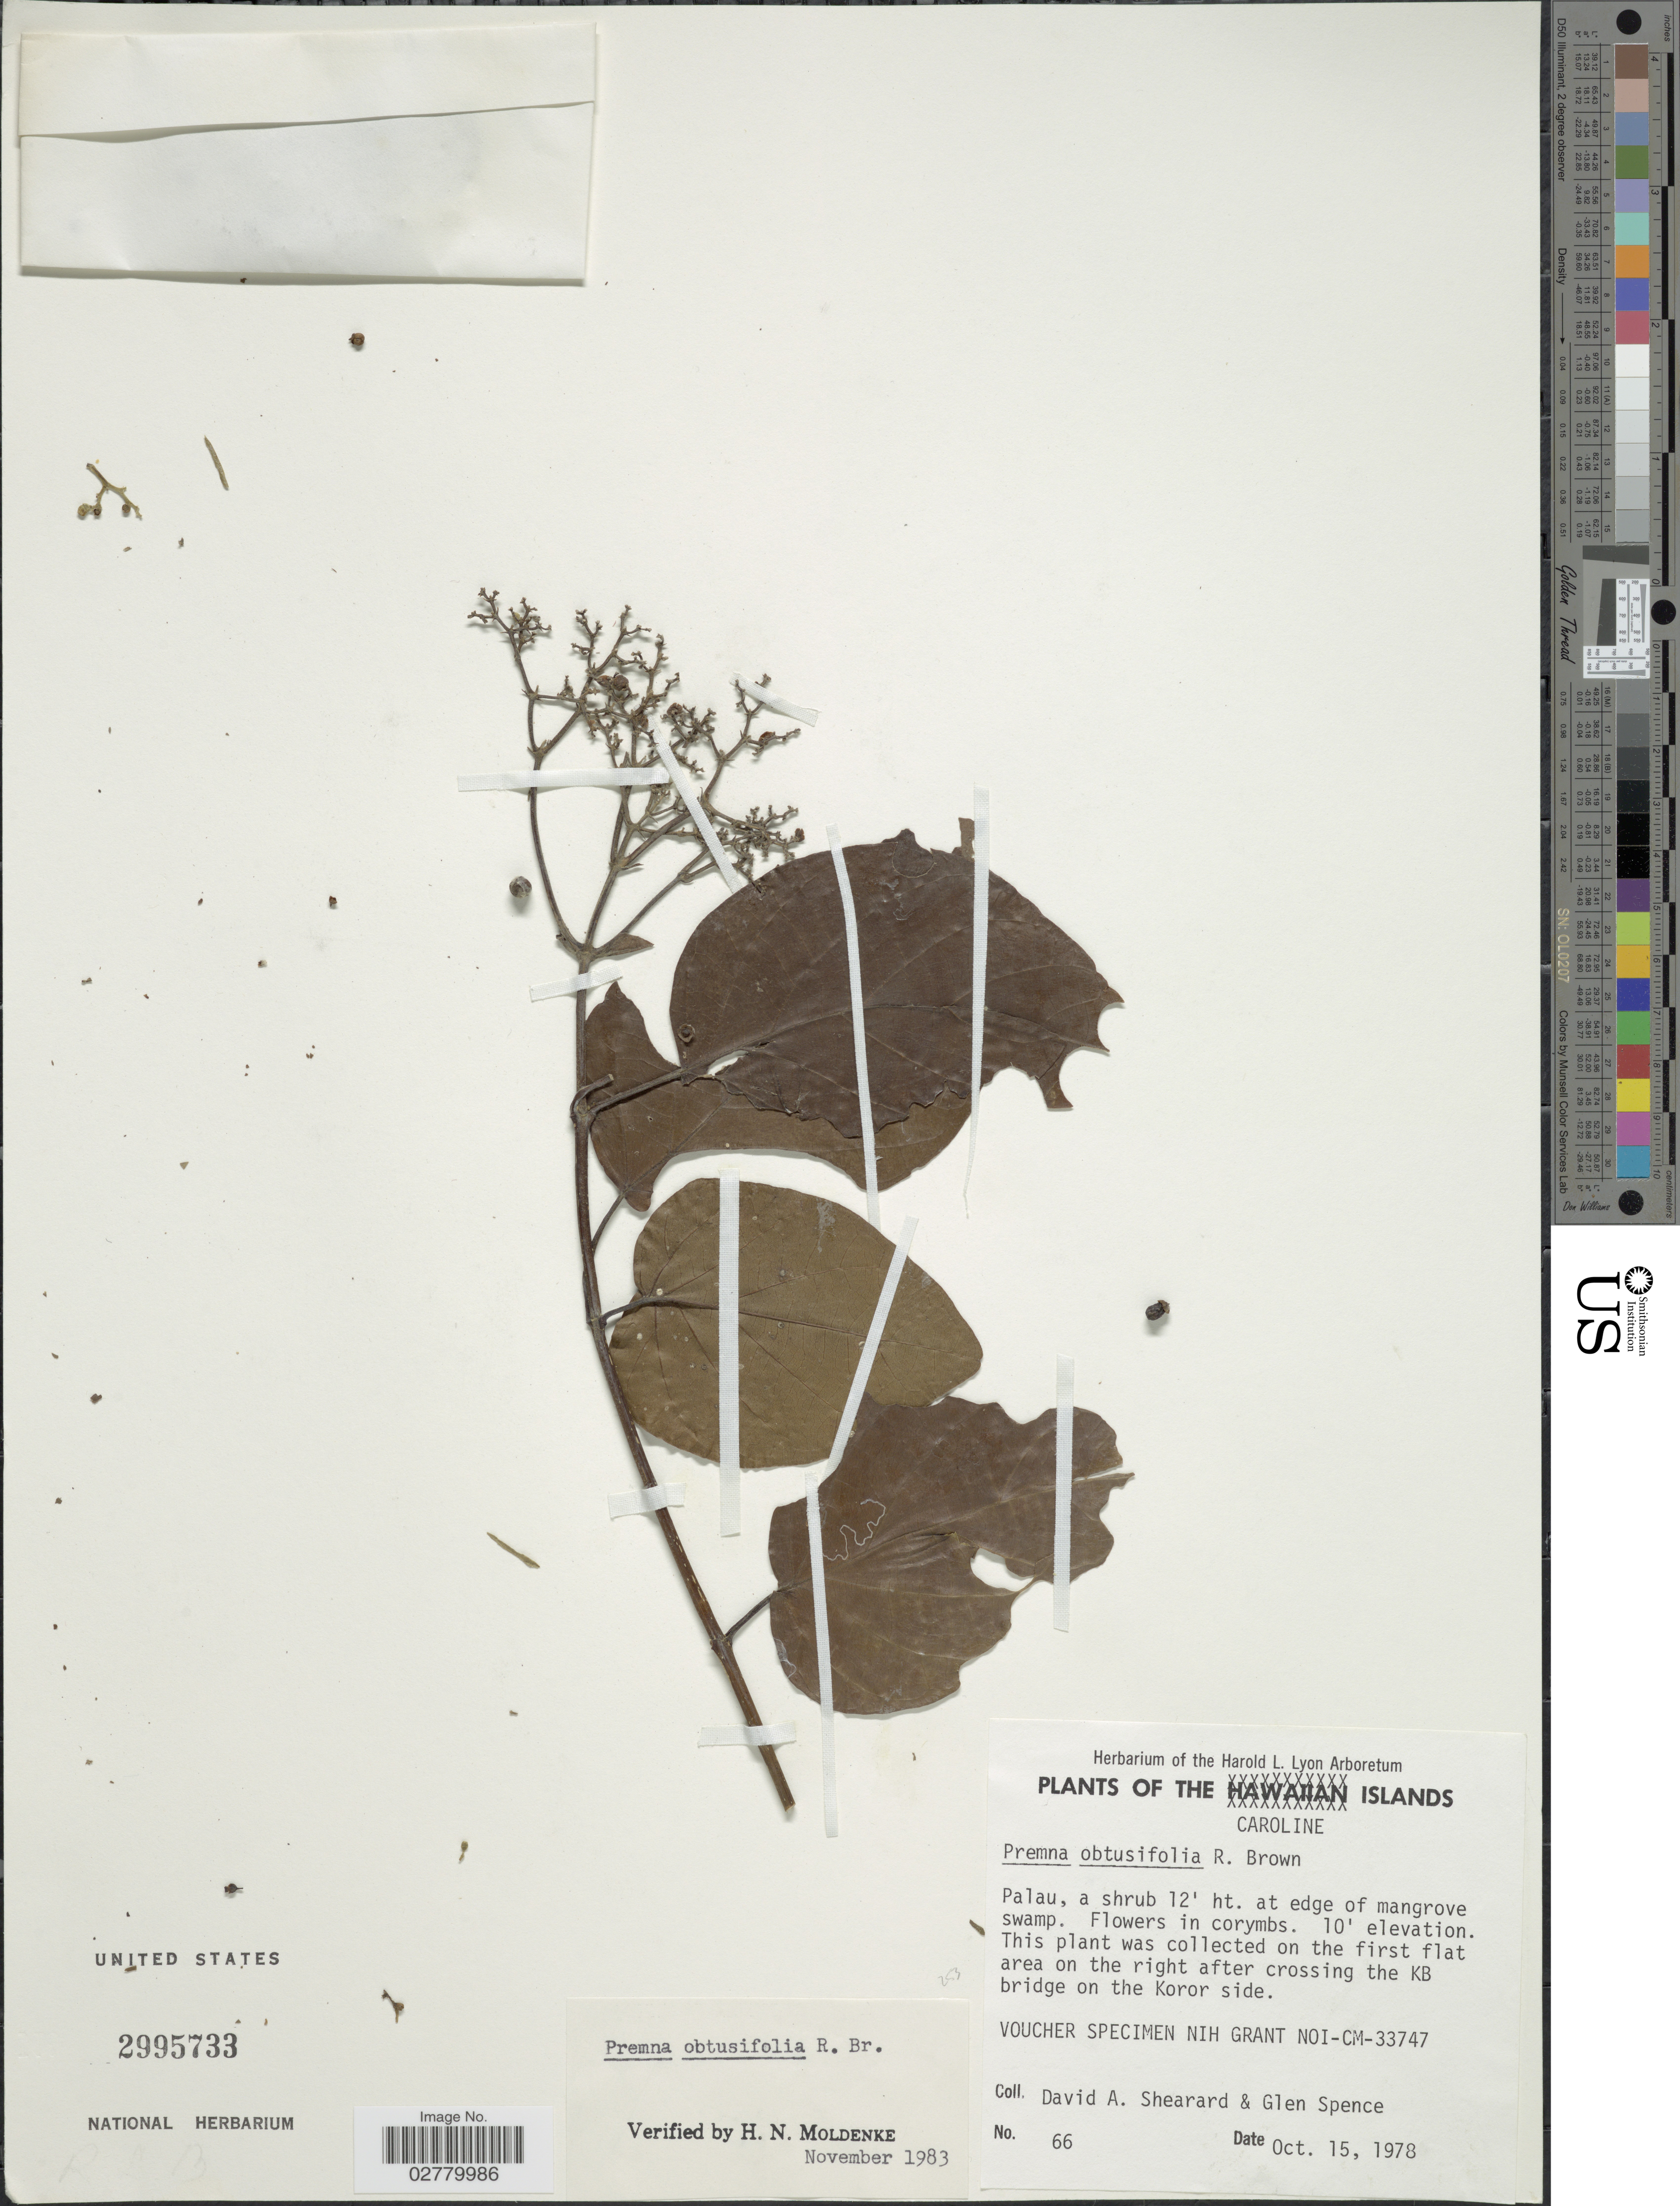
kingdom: Plantae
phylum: Tracheophyta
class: Magnoliopsida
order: Lamiales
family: Lamiaceae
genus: Premna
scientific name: Premna obtusifolia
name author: R. Br.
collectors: D. Shearard & G. Spence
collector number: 66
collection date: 1978-10-15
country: Palau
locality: The Caroline Islands. Palau. On the first flat area on the right after crossing the KB bridge on the Koror side.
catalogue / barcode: US 2995733